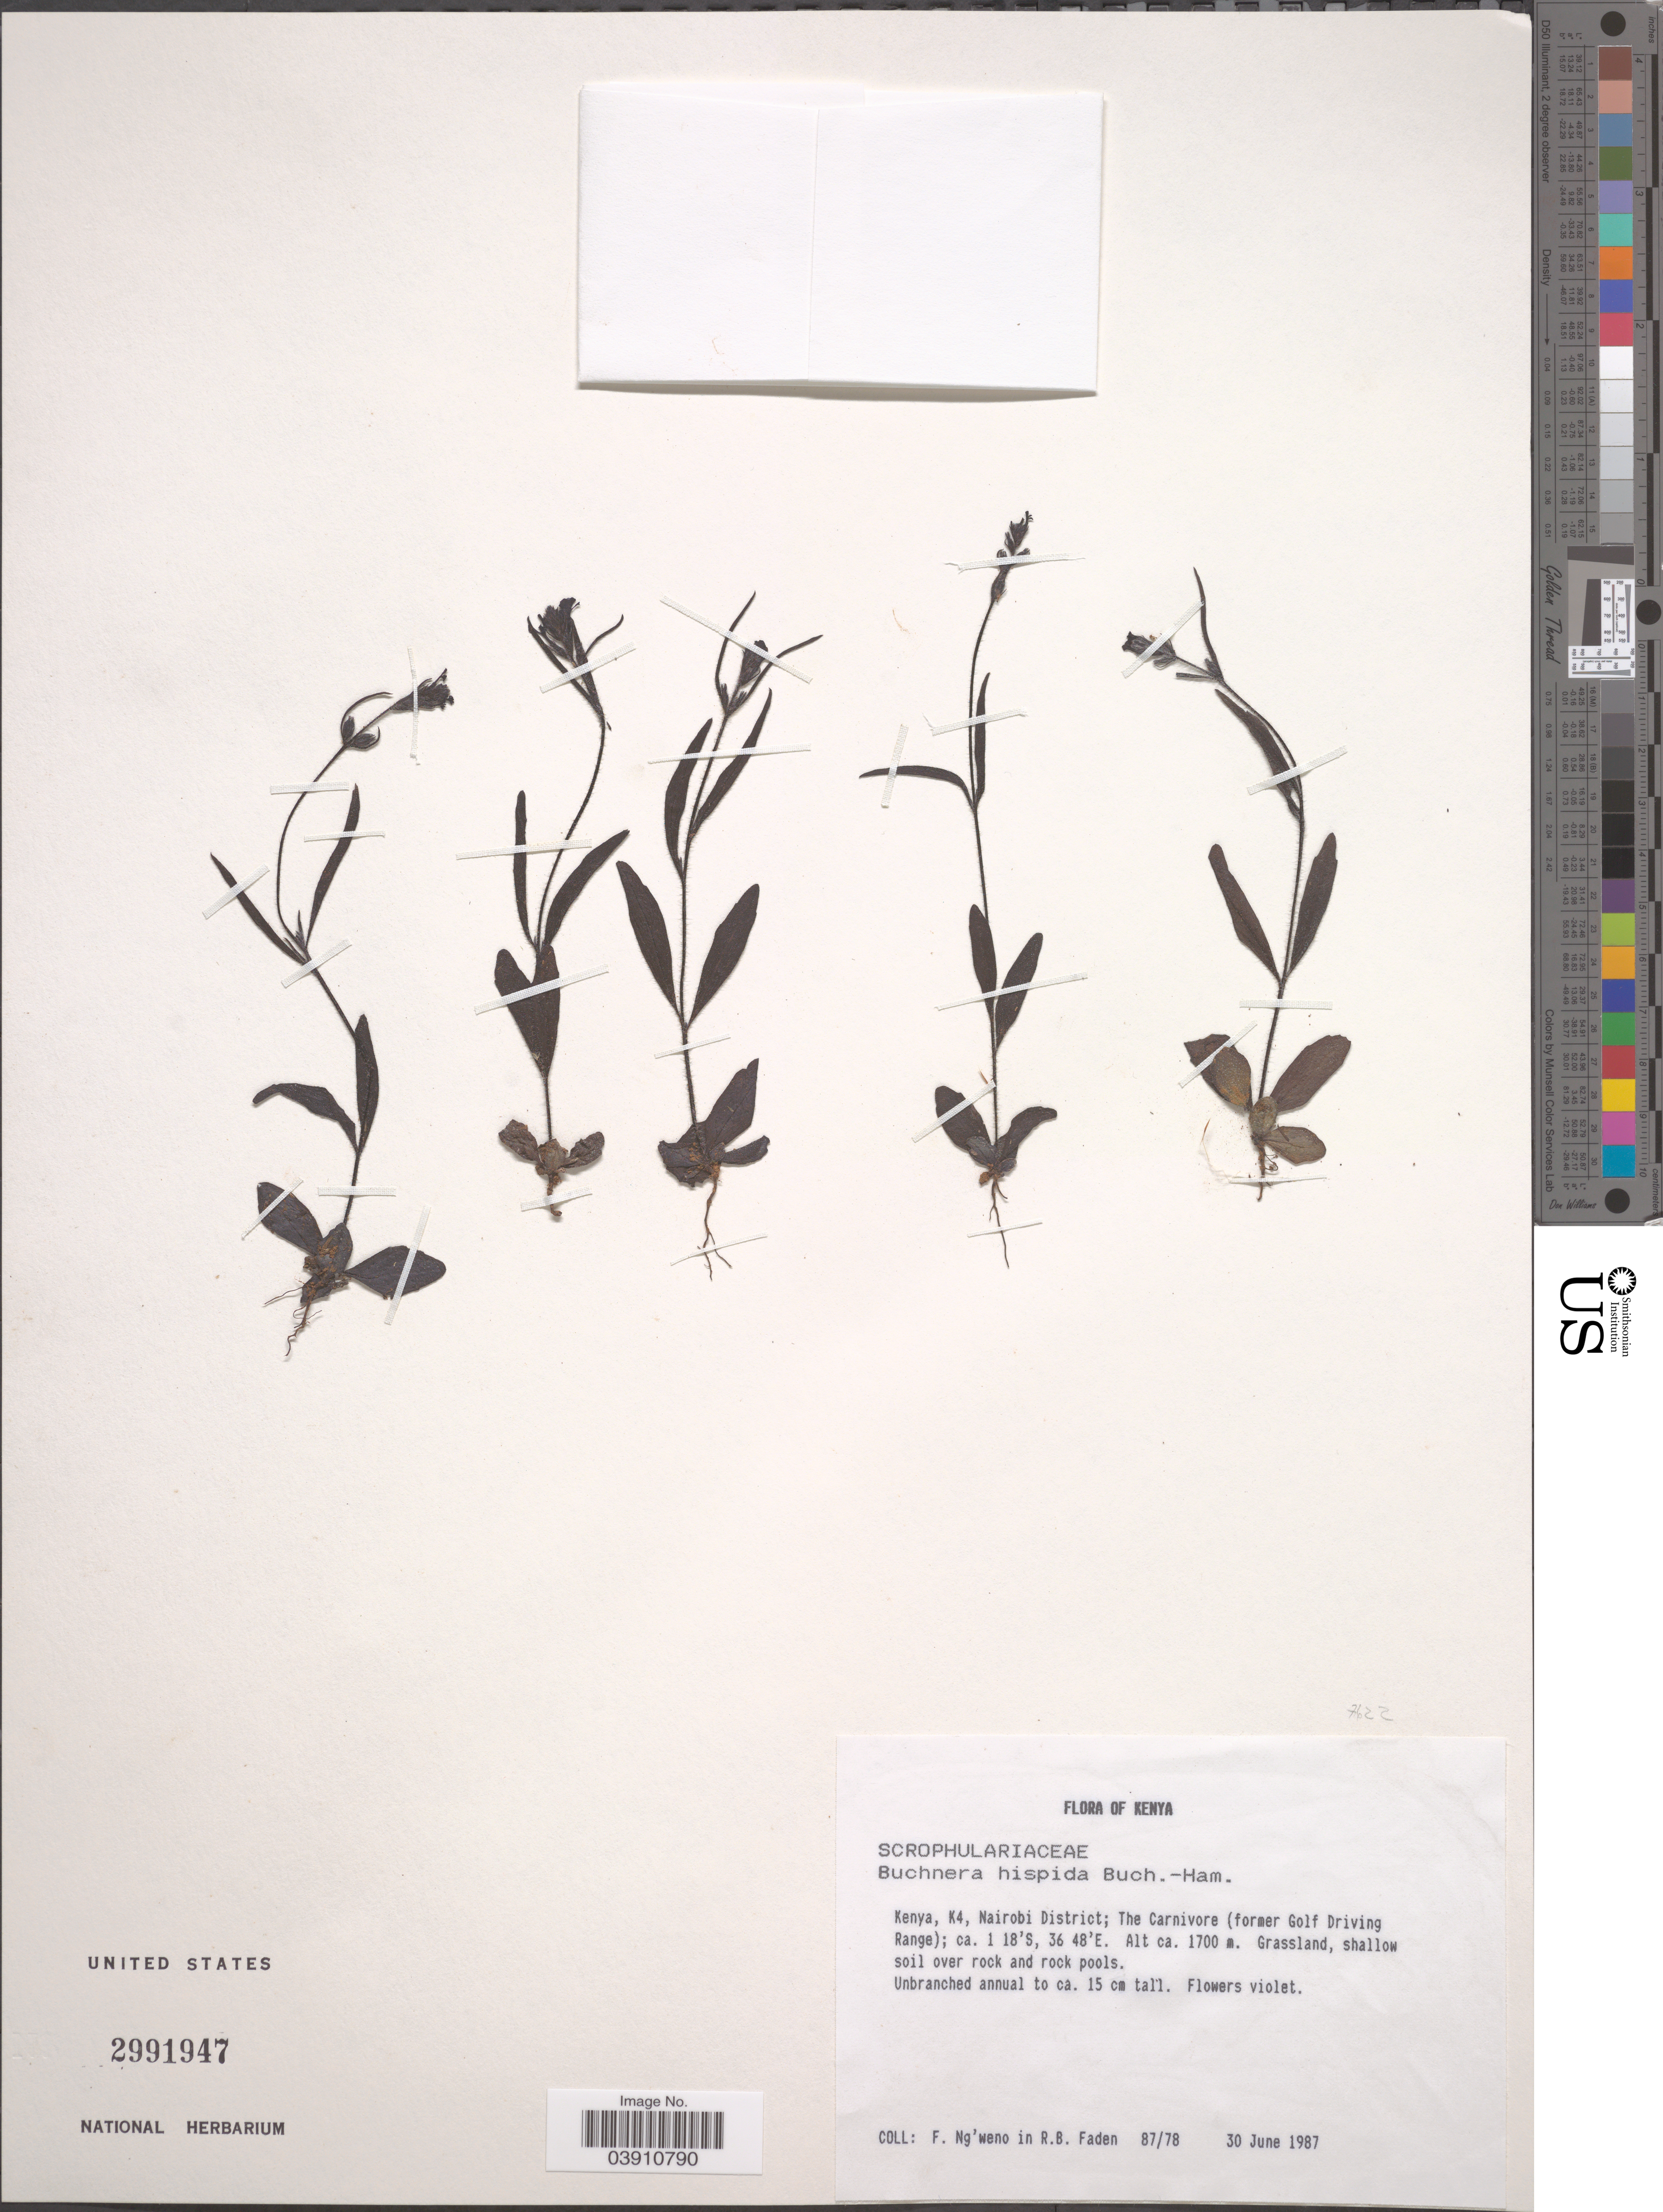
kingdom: Plantae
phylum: Tracheophyta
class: Magnoliopsida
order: Lamiales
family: Orobanchaceae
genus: Buchnera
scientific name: Buchnera hispida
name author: Buch.-Ham. ex D. Don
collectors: F. Ng'weno & R. B. Faden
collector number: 87/78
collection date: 1987-06-30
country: Kenya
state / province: Nairobi Area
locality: K4, Nairobi District; The Carnivore (former Golf Driving Range).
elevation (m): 1700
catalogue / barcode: US 2991947